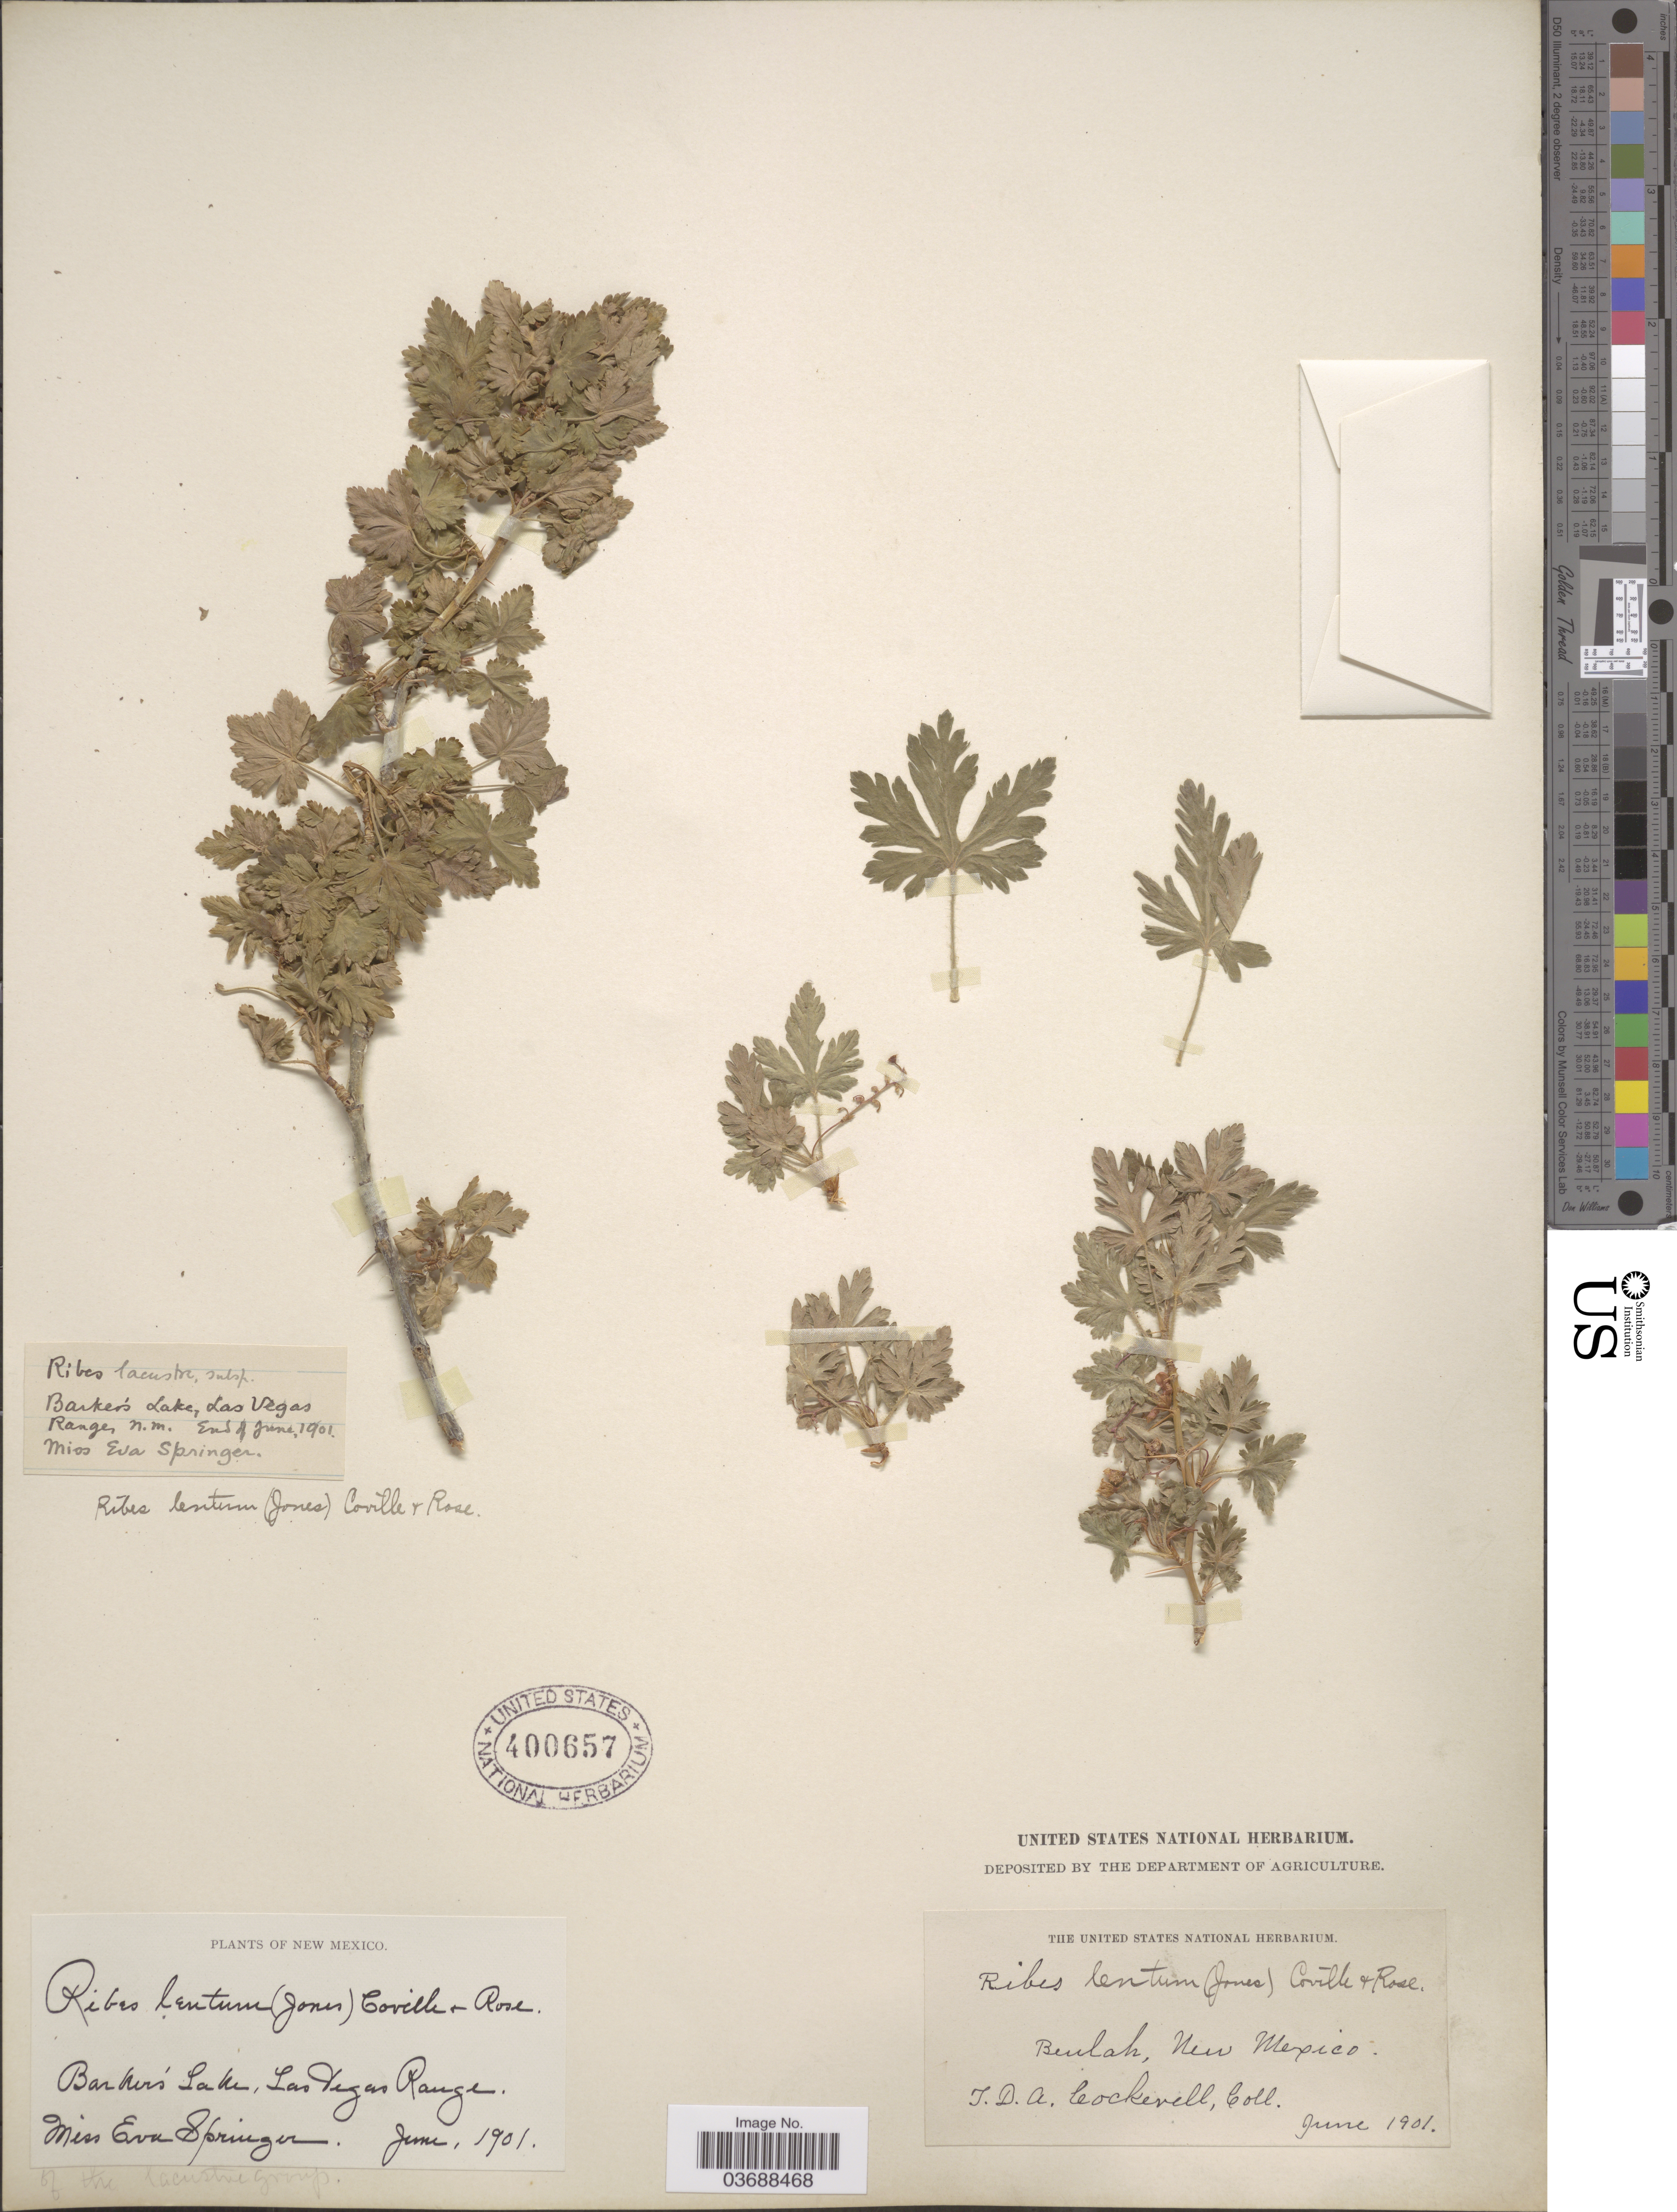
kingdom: Plantae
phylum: Tracheophyta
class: Magnoliopsida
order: Saxifragales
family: Grossulariaceae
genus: Ribes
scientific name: Ribes montigenum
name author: McClatchie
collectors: T. Cockerell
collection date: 1901-06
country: United States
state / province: New Mexico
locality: Beulah.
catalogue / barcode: US 400657